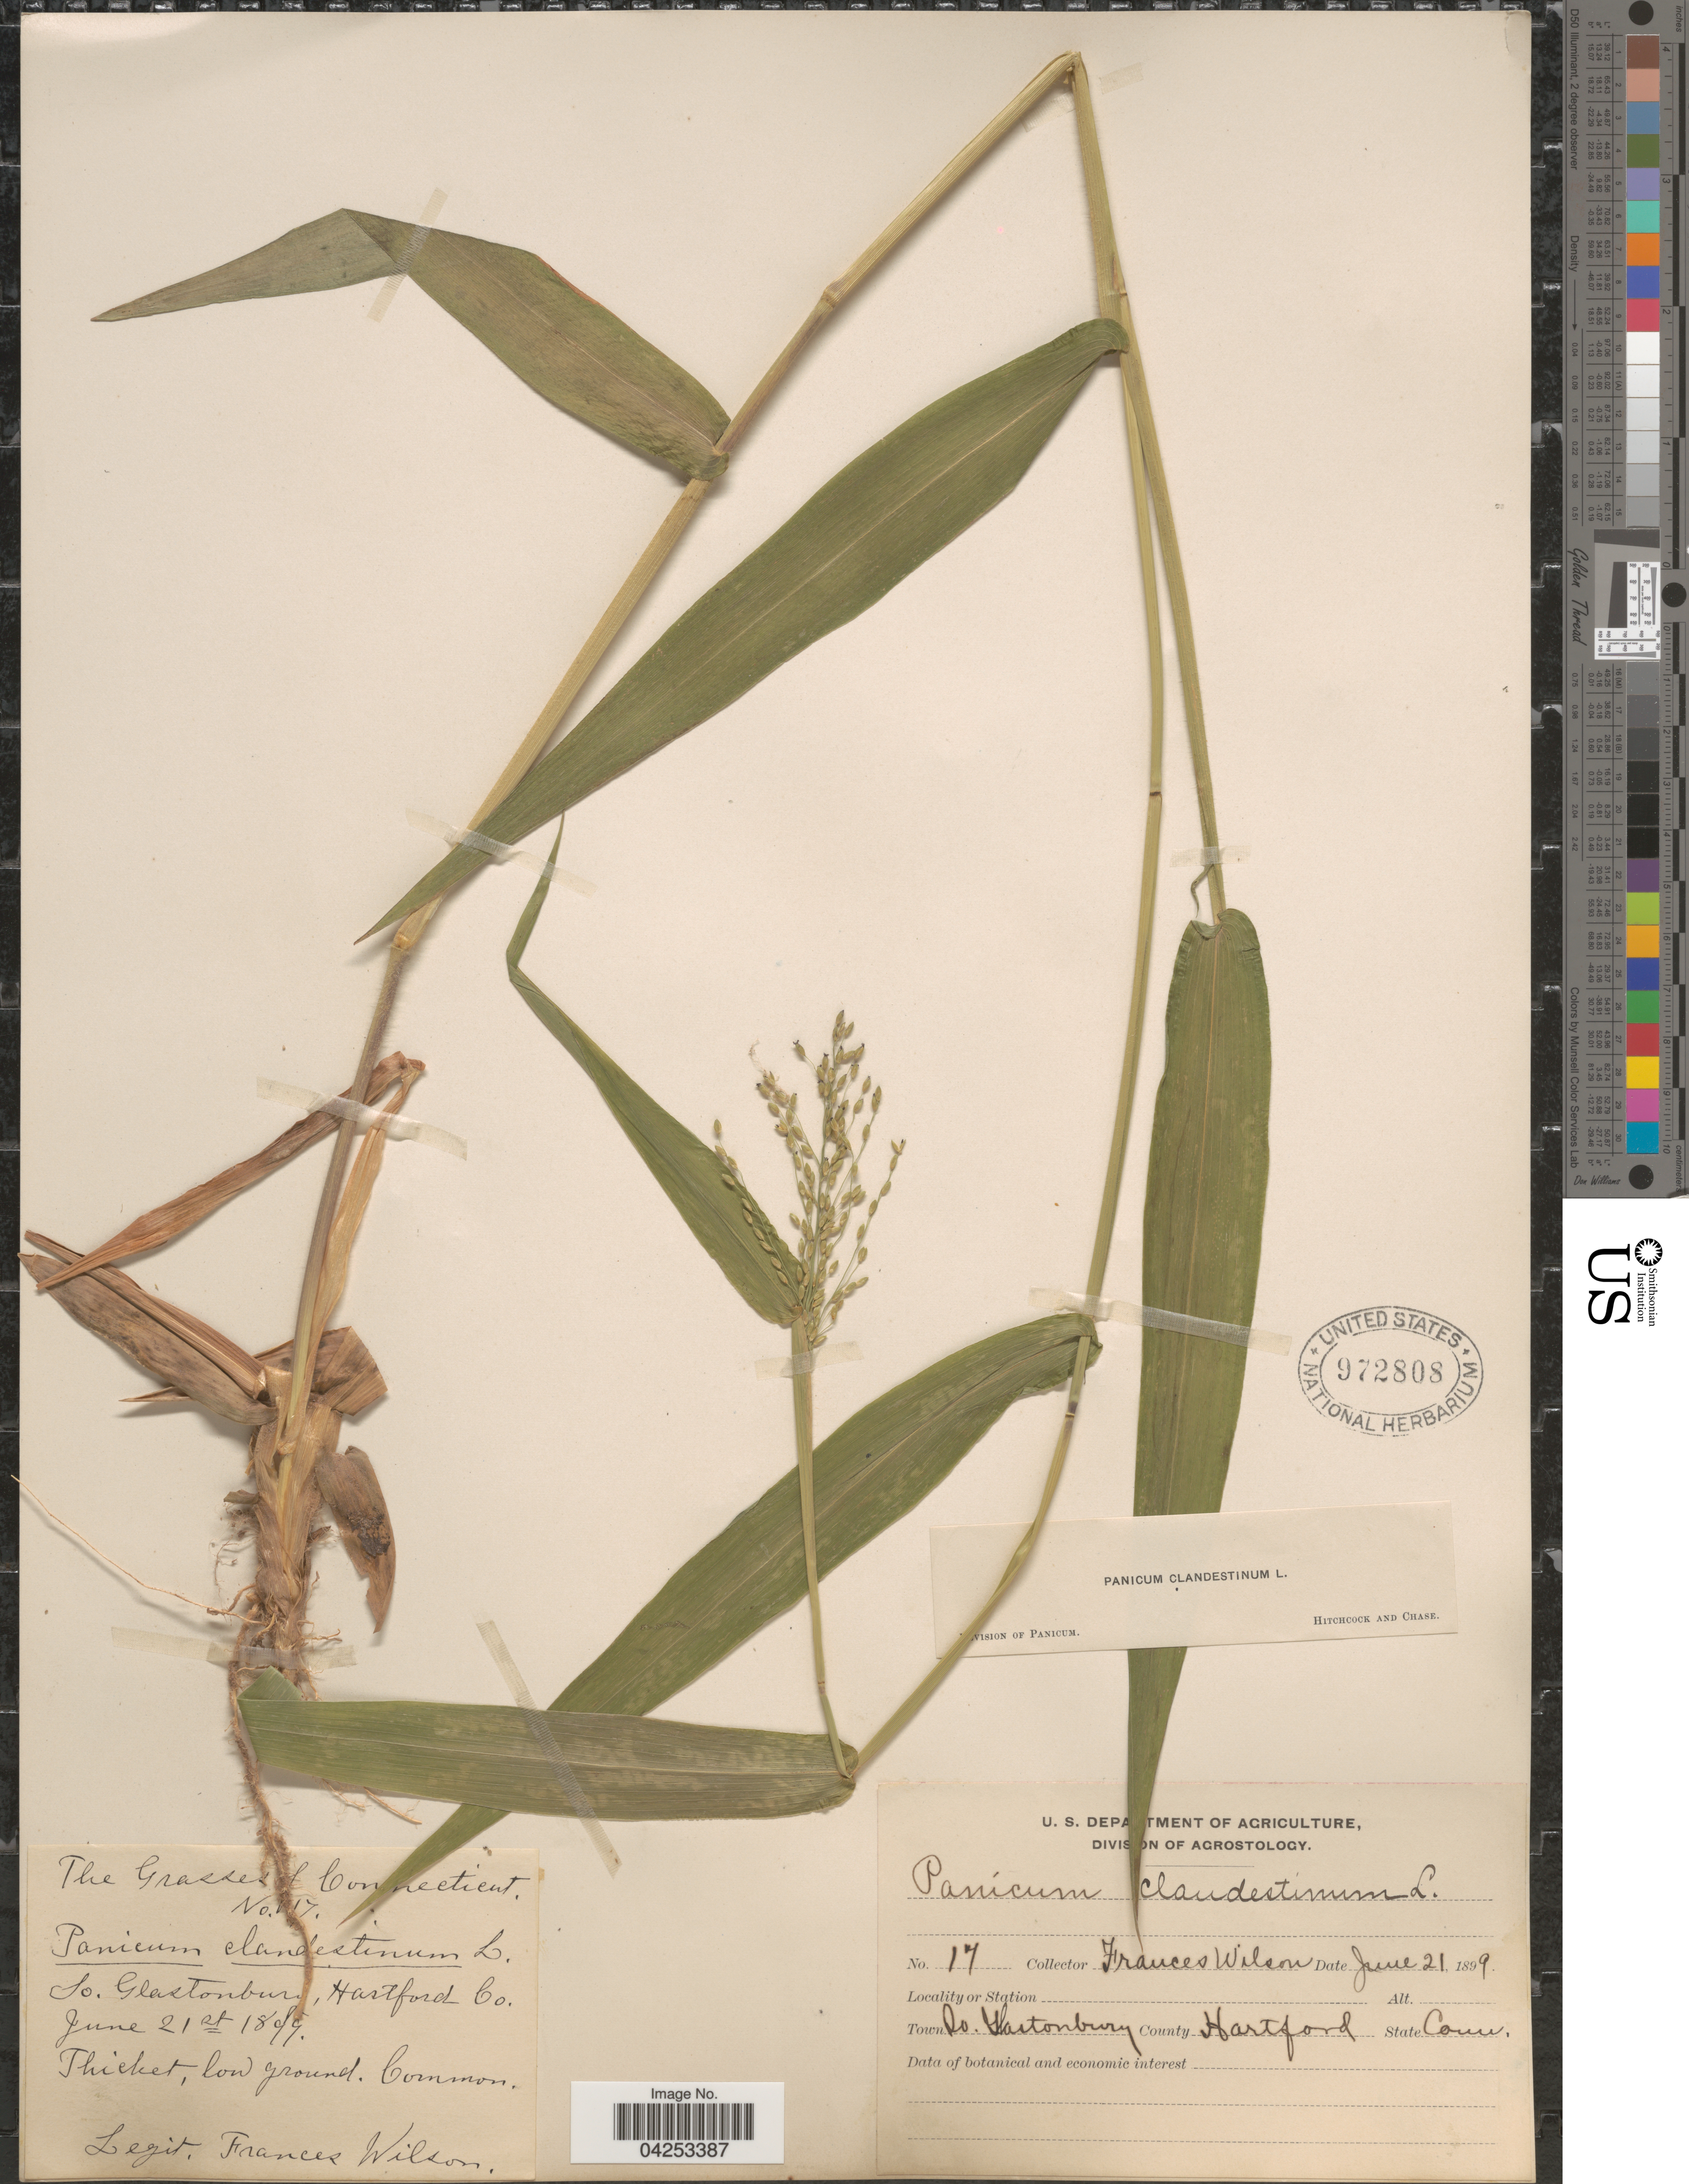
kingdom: Plantae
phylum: Tracheophyta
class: Liliopsida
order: Poales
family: Poaceae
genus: Dichanthelium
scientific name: Dichanthelium clandestinum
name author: (L.) Gould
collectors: F. Wilson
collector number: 17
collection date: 1899-06-21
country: United States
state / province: Connecticut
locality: Town So. Glastonbury, Hartford Co.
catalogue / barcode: US 972808